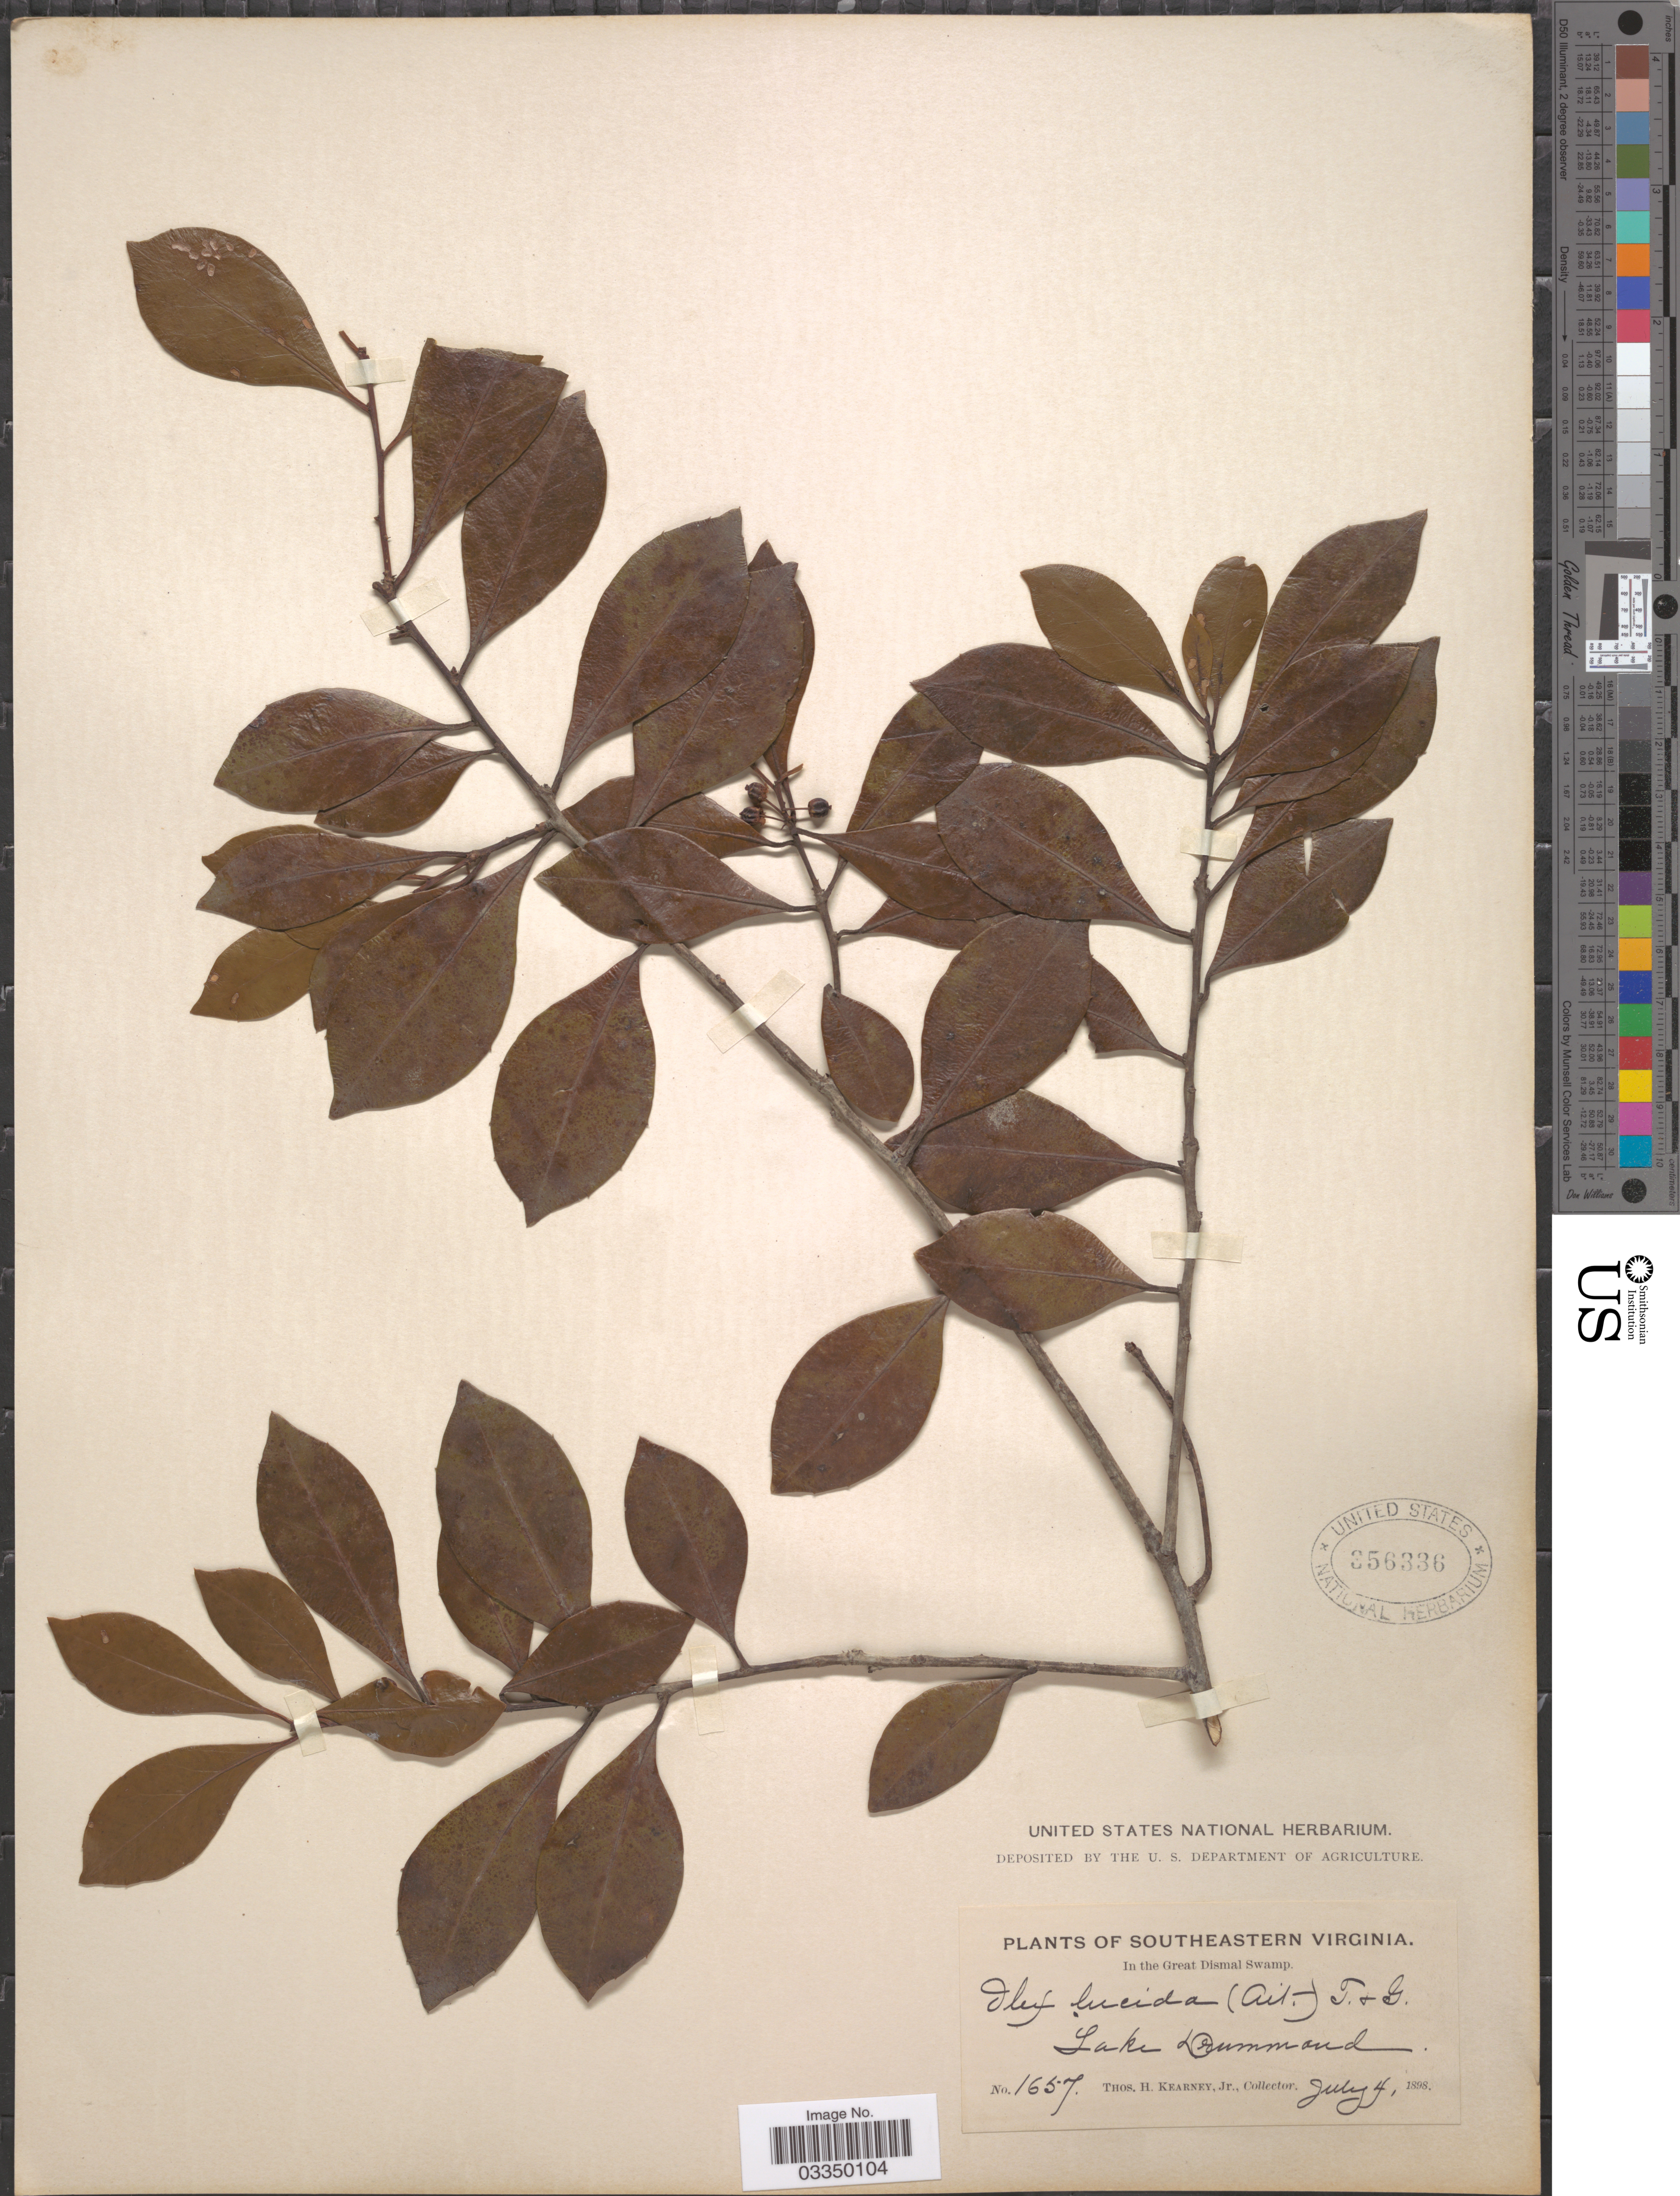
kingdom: Plantae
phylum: Tracheophyta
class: Magnoliopsida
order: Aquifoliales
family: Aquifoliaceae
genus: Ilex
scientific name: Ilex lucida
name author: Torr. & A. Gray ex S. Watson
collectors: T. H. Kearney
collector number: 1657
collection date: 1898-07-04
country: United States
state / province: Virginia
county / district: City of Chesapeake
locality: Southeastern Virginia. In the Great Dismal Swamp. Lake Drummond.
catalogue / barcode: US 356336